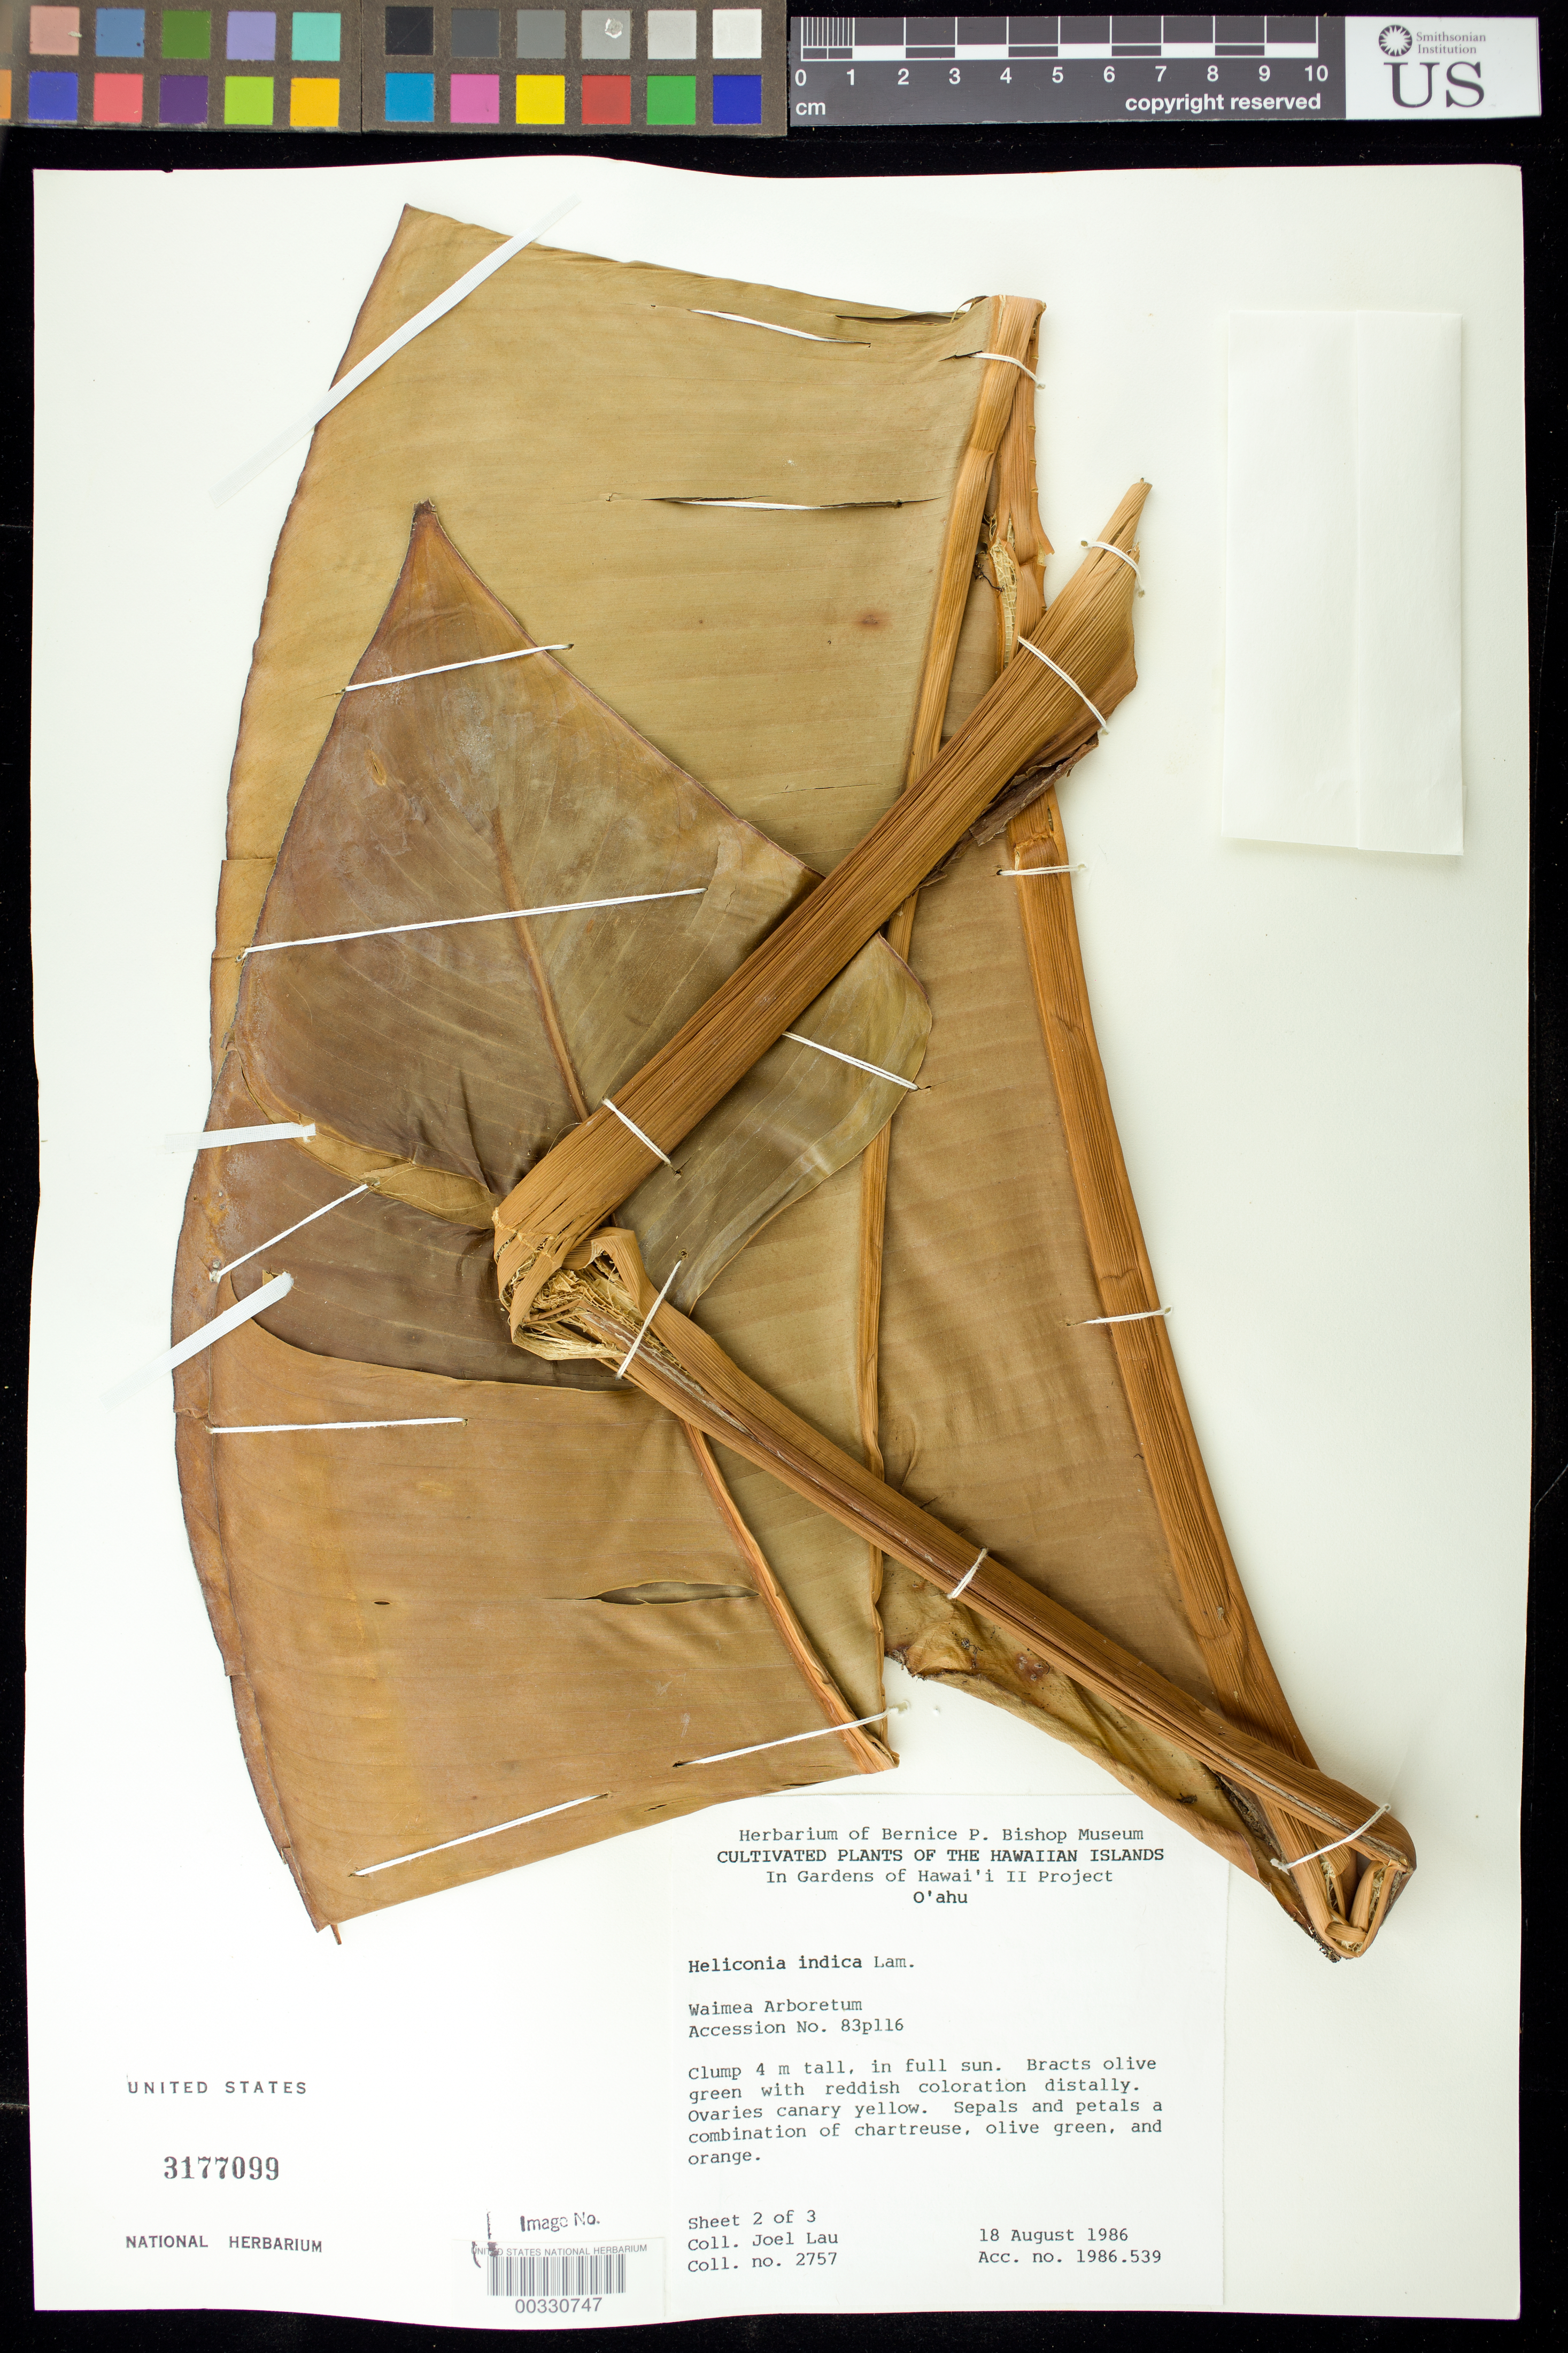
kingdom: Plantae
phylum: Tracheophyta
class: Liliopsida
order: Zingiberales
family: Heliconiaceae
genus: Heliconia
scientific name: Heliconia indica 'Rabaul'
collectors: J. Lau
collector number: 2757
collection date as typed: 18 Aug 1986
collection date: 1986-08-18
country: United States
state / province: Florida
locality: Southern Florida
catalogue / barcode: US 3177099